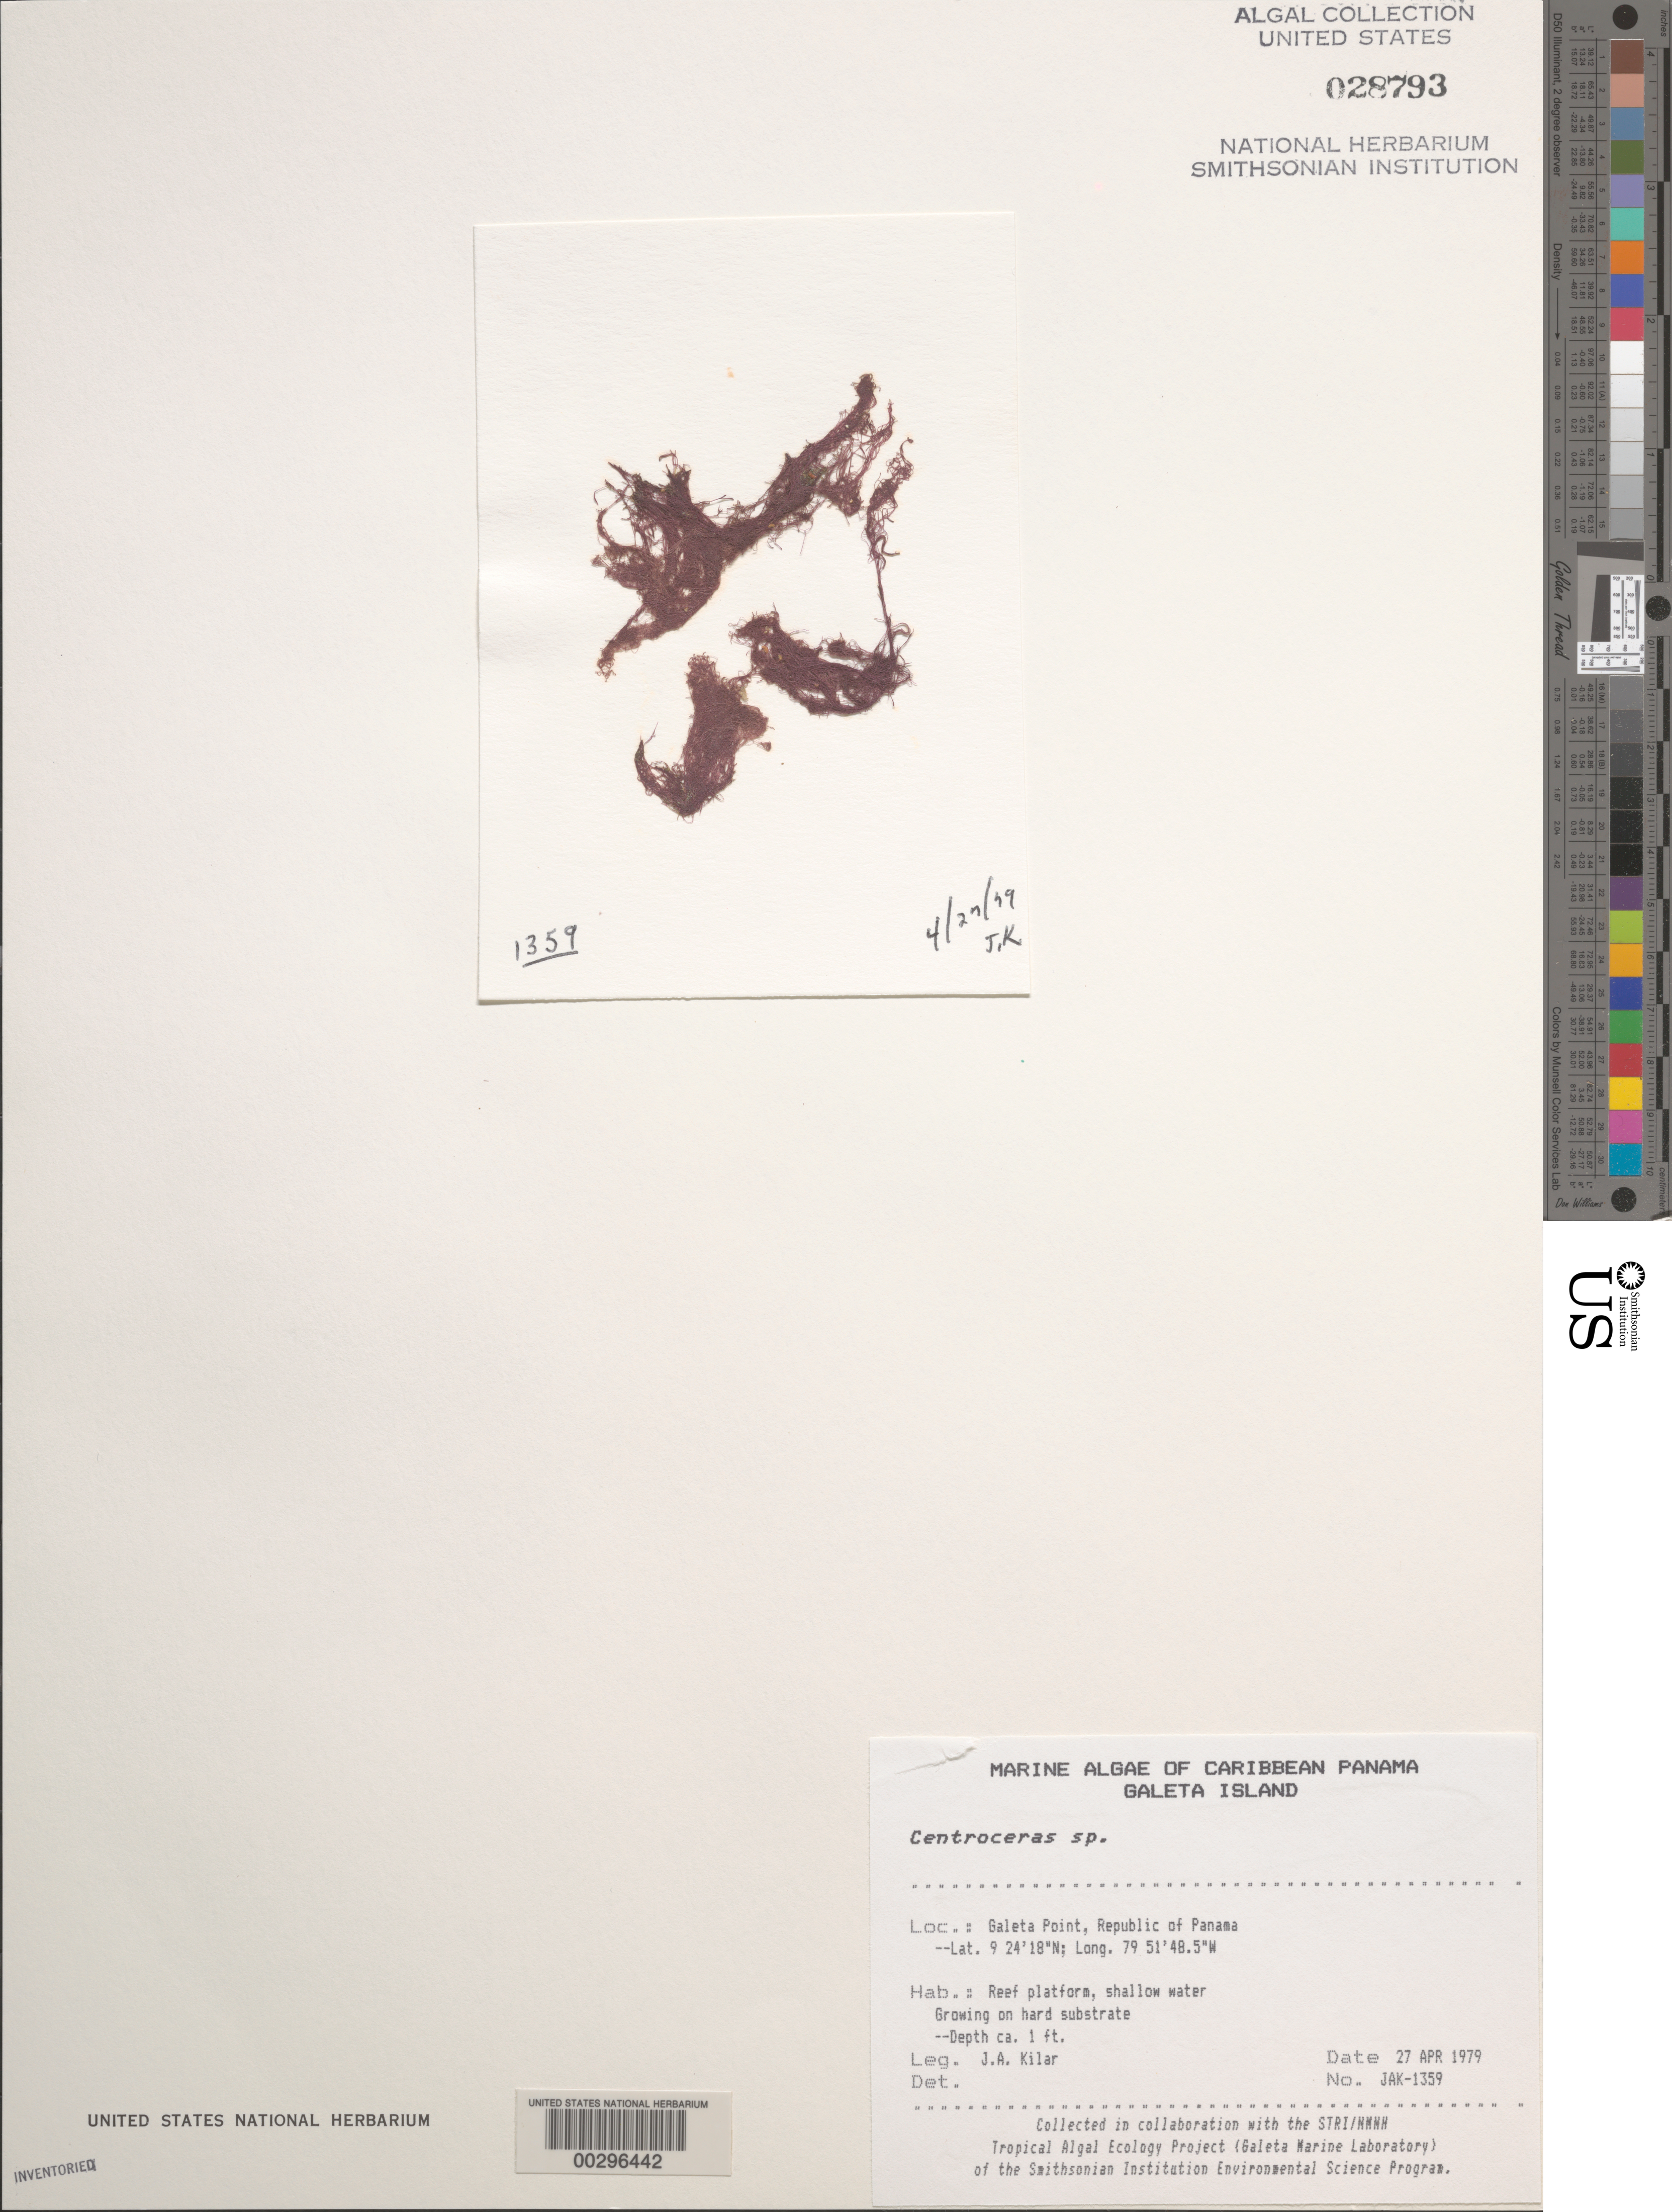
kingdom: Plantae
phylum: Rhodophyta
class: Florideophyceae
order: Ceramiales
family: Ceramiaceae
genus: Centroceras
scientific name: Centroceras sp.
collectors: J. A. Kilar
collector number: JAK-1359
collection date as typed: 27 Apr 1979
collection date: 1979-04-27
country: Panama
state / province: Colón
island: Galeta Island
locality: Galeta Point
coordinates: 9 24'18"N, 79 51'48.5"W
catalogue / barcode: US 28793